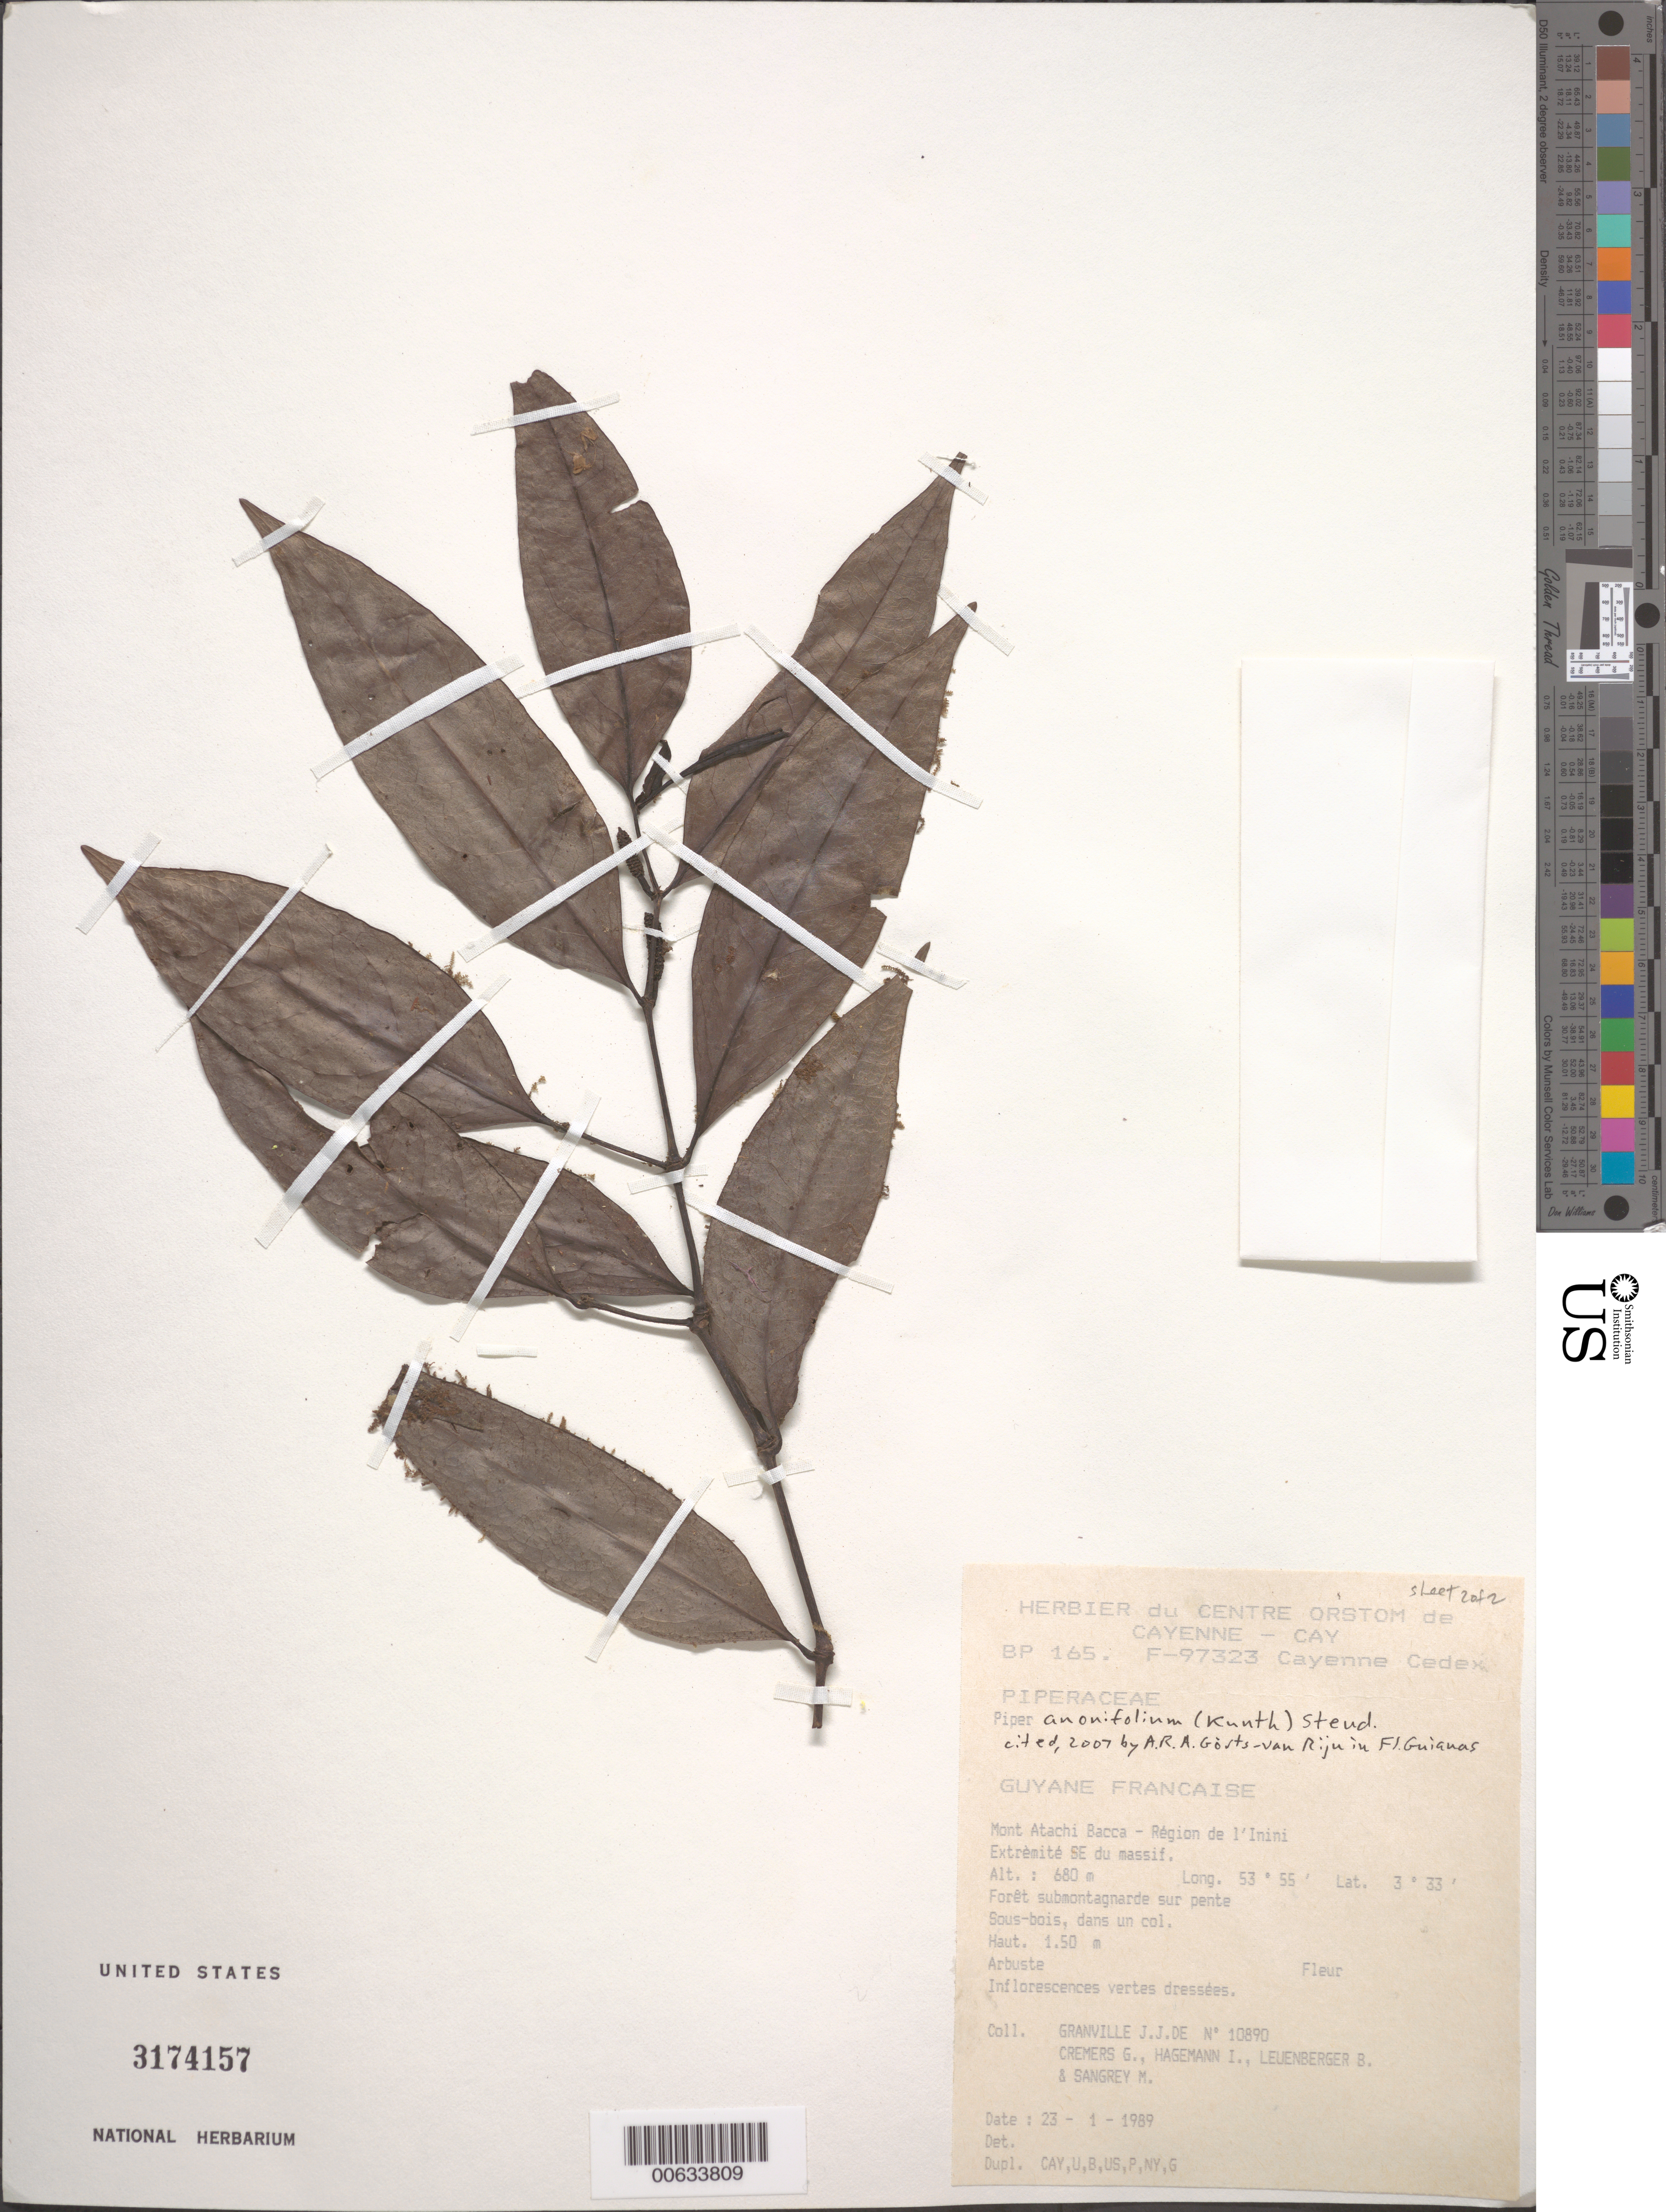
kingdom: Plantae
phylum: Tracheophyta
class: Magnoliopsida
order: Piperales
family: Piperaceae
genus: Piper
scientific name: Piper sp.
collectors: J.-J. de Granville, G. Cremers, J. Hagemann, B. E. Leuenberger & M. S. Sangrey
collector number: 10890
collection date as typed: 23-Jan-89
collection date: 1989-01-23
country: French Guiana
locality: Mont Atachi Bacca, région de l'Inini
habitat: Forêt submontagnarde sur pente. Sous-bois dans un col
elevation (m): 680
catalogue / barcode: US 3174157